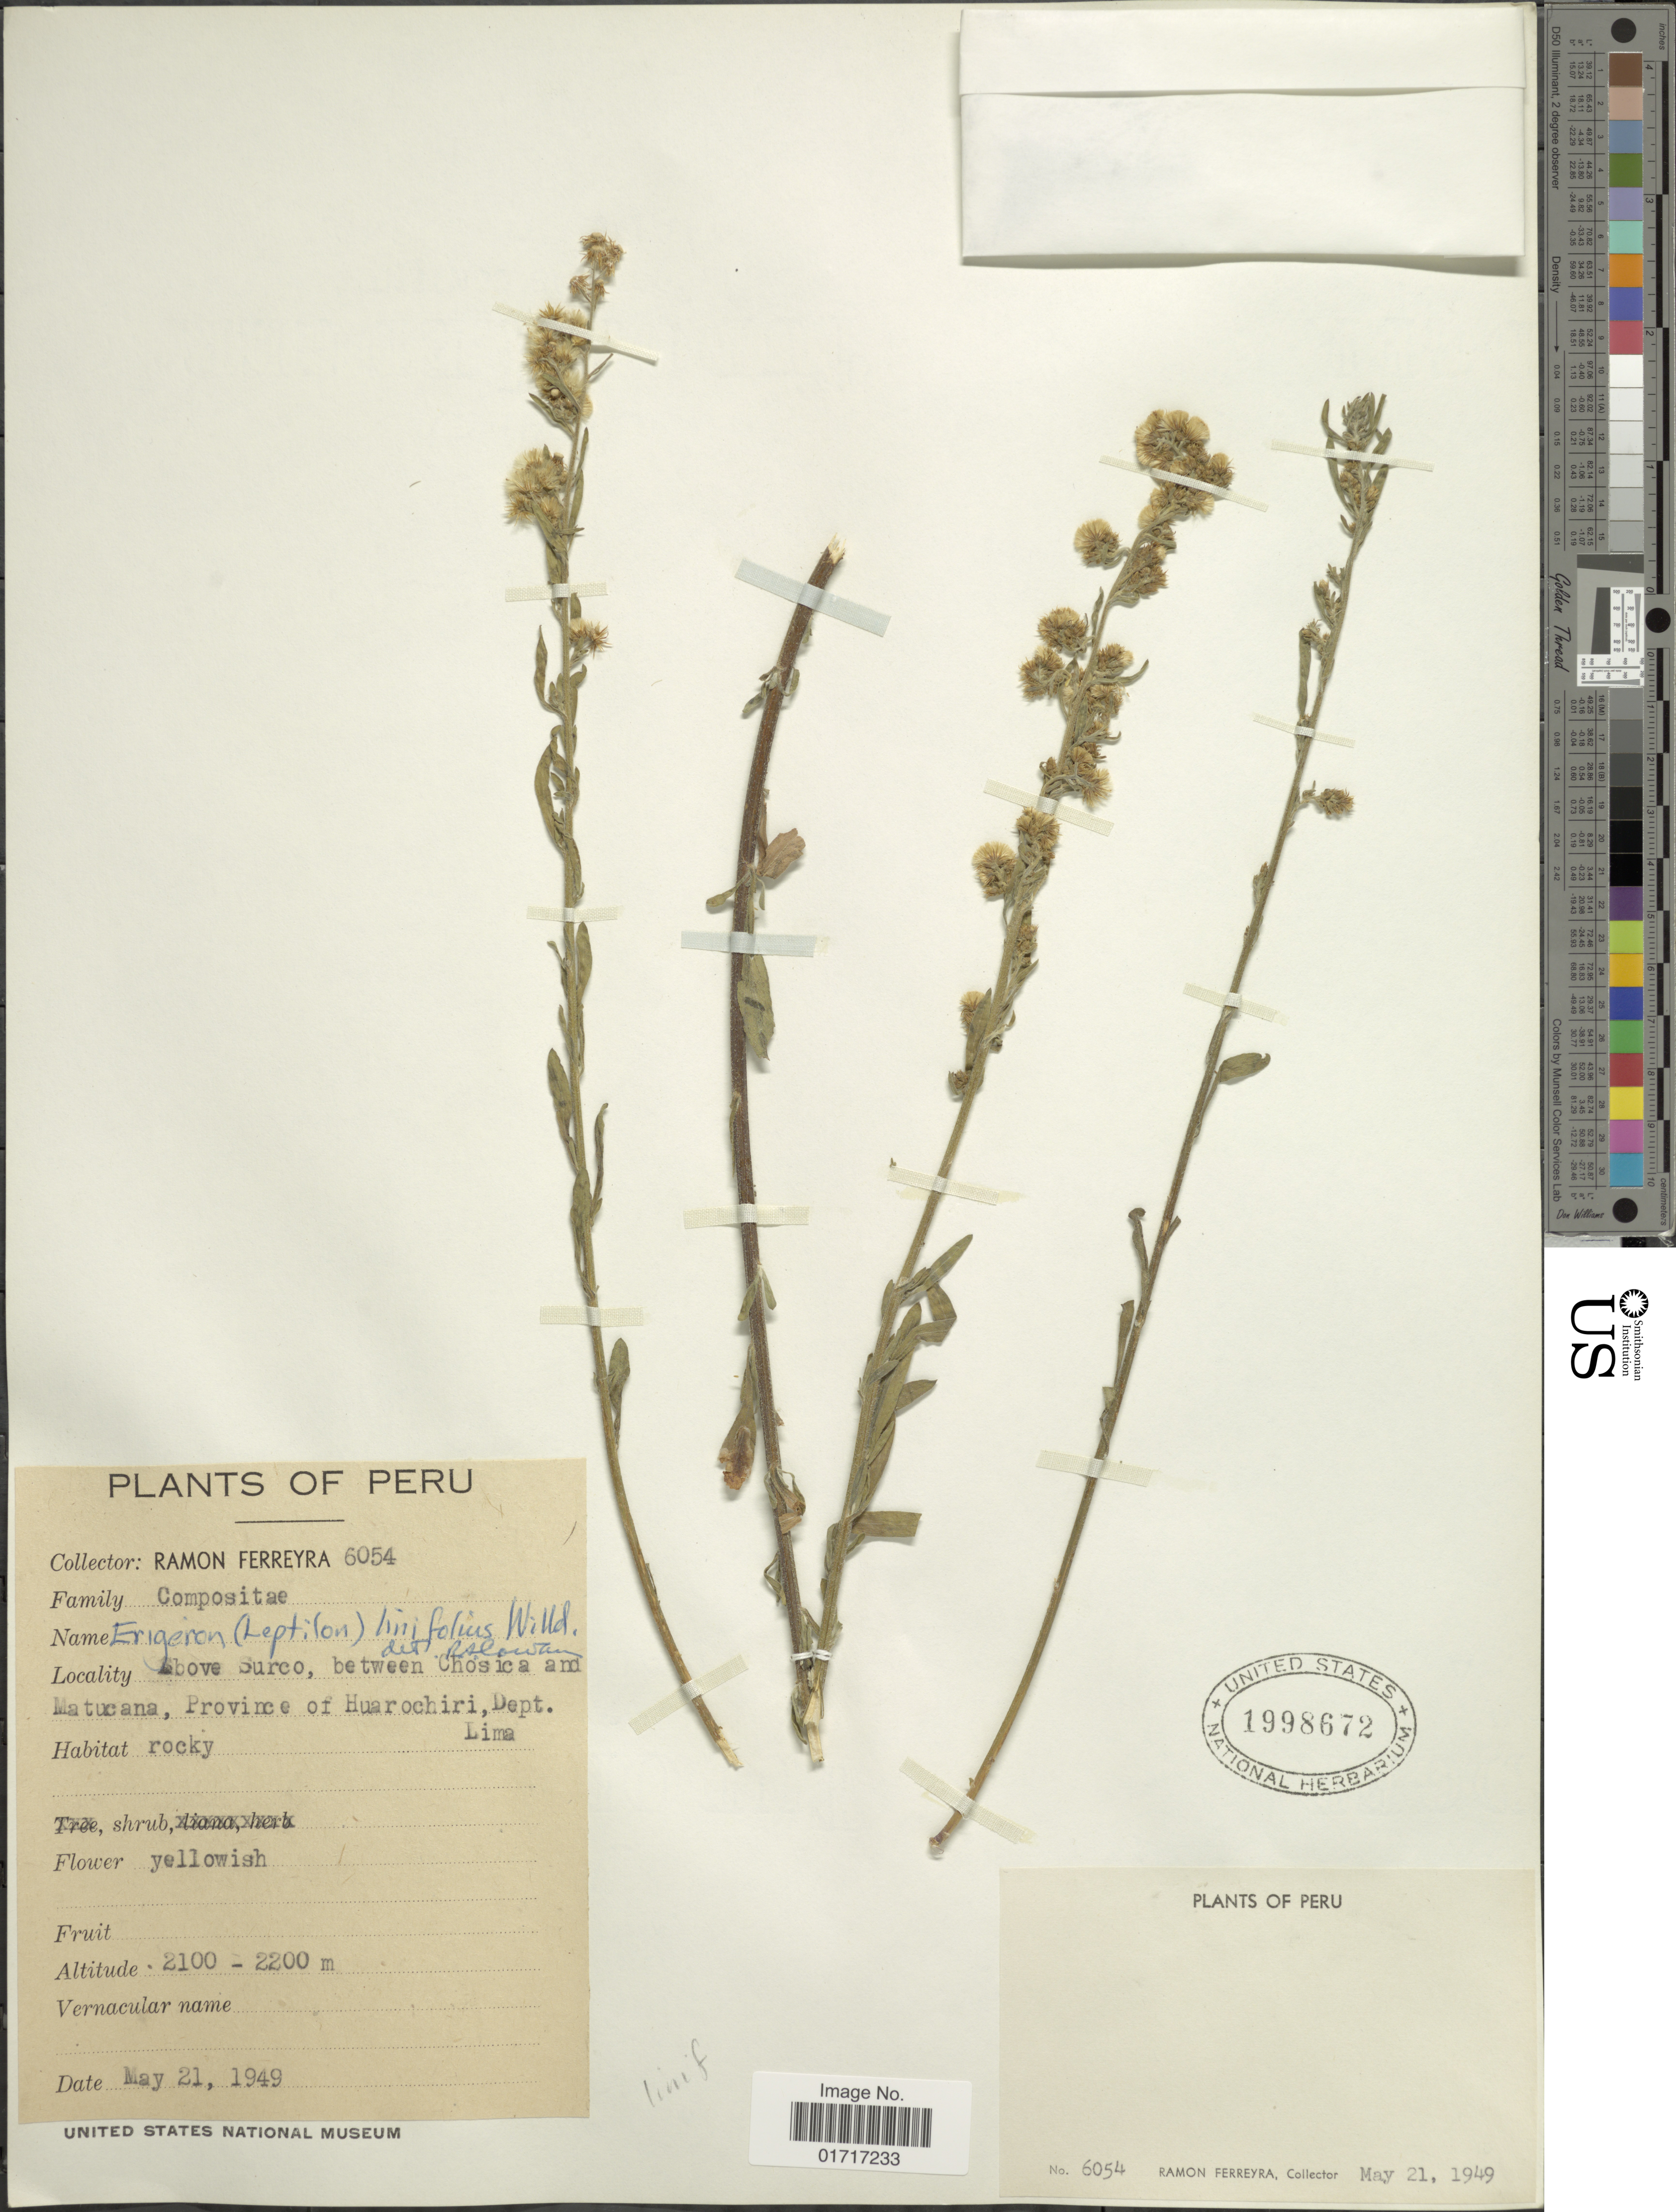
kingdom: Plantae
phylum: Tracheophyta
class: Magnoliopsida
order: Asterales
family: Asteraceae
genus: Erigeron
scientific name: Erigeron bonariensis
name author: L.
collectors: R. A. Ferreyra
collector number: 6054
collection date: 1949-05-21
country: Peru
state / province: Lima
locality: Above Surco, between Chosica am Matucana, Province of Huarochiri, Dept. Lima.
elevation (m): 2100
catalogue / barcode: US 1998672